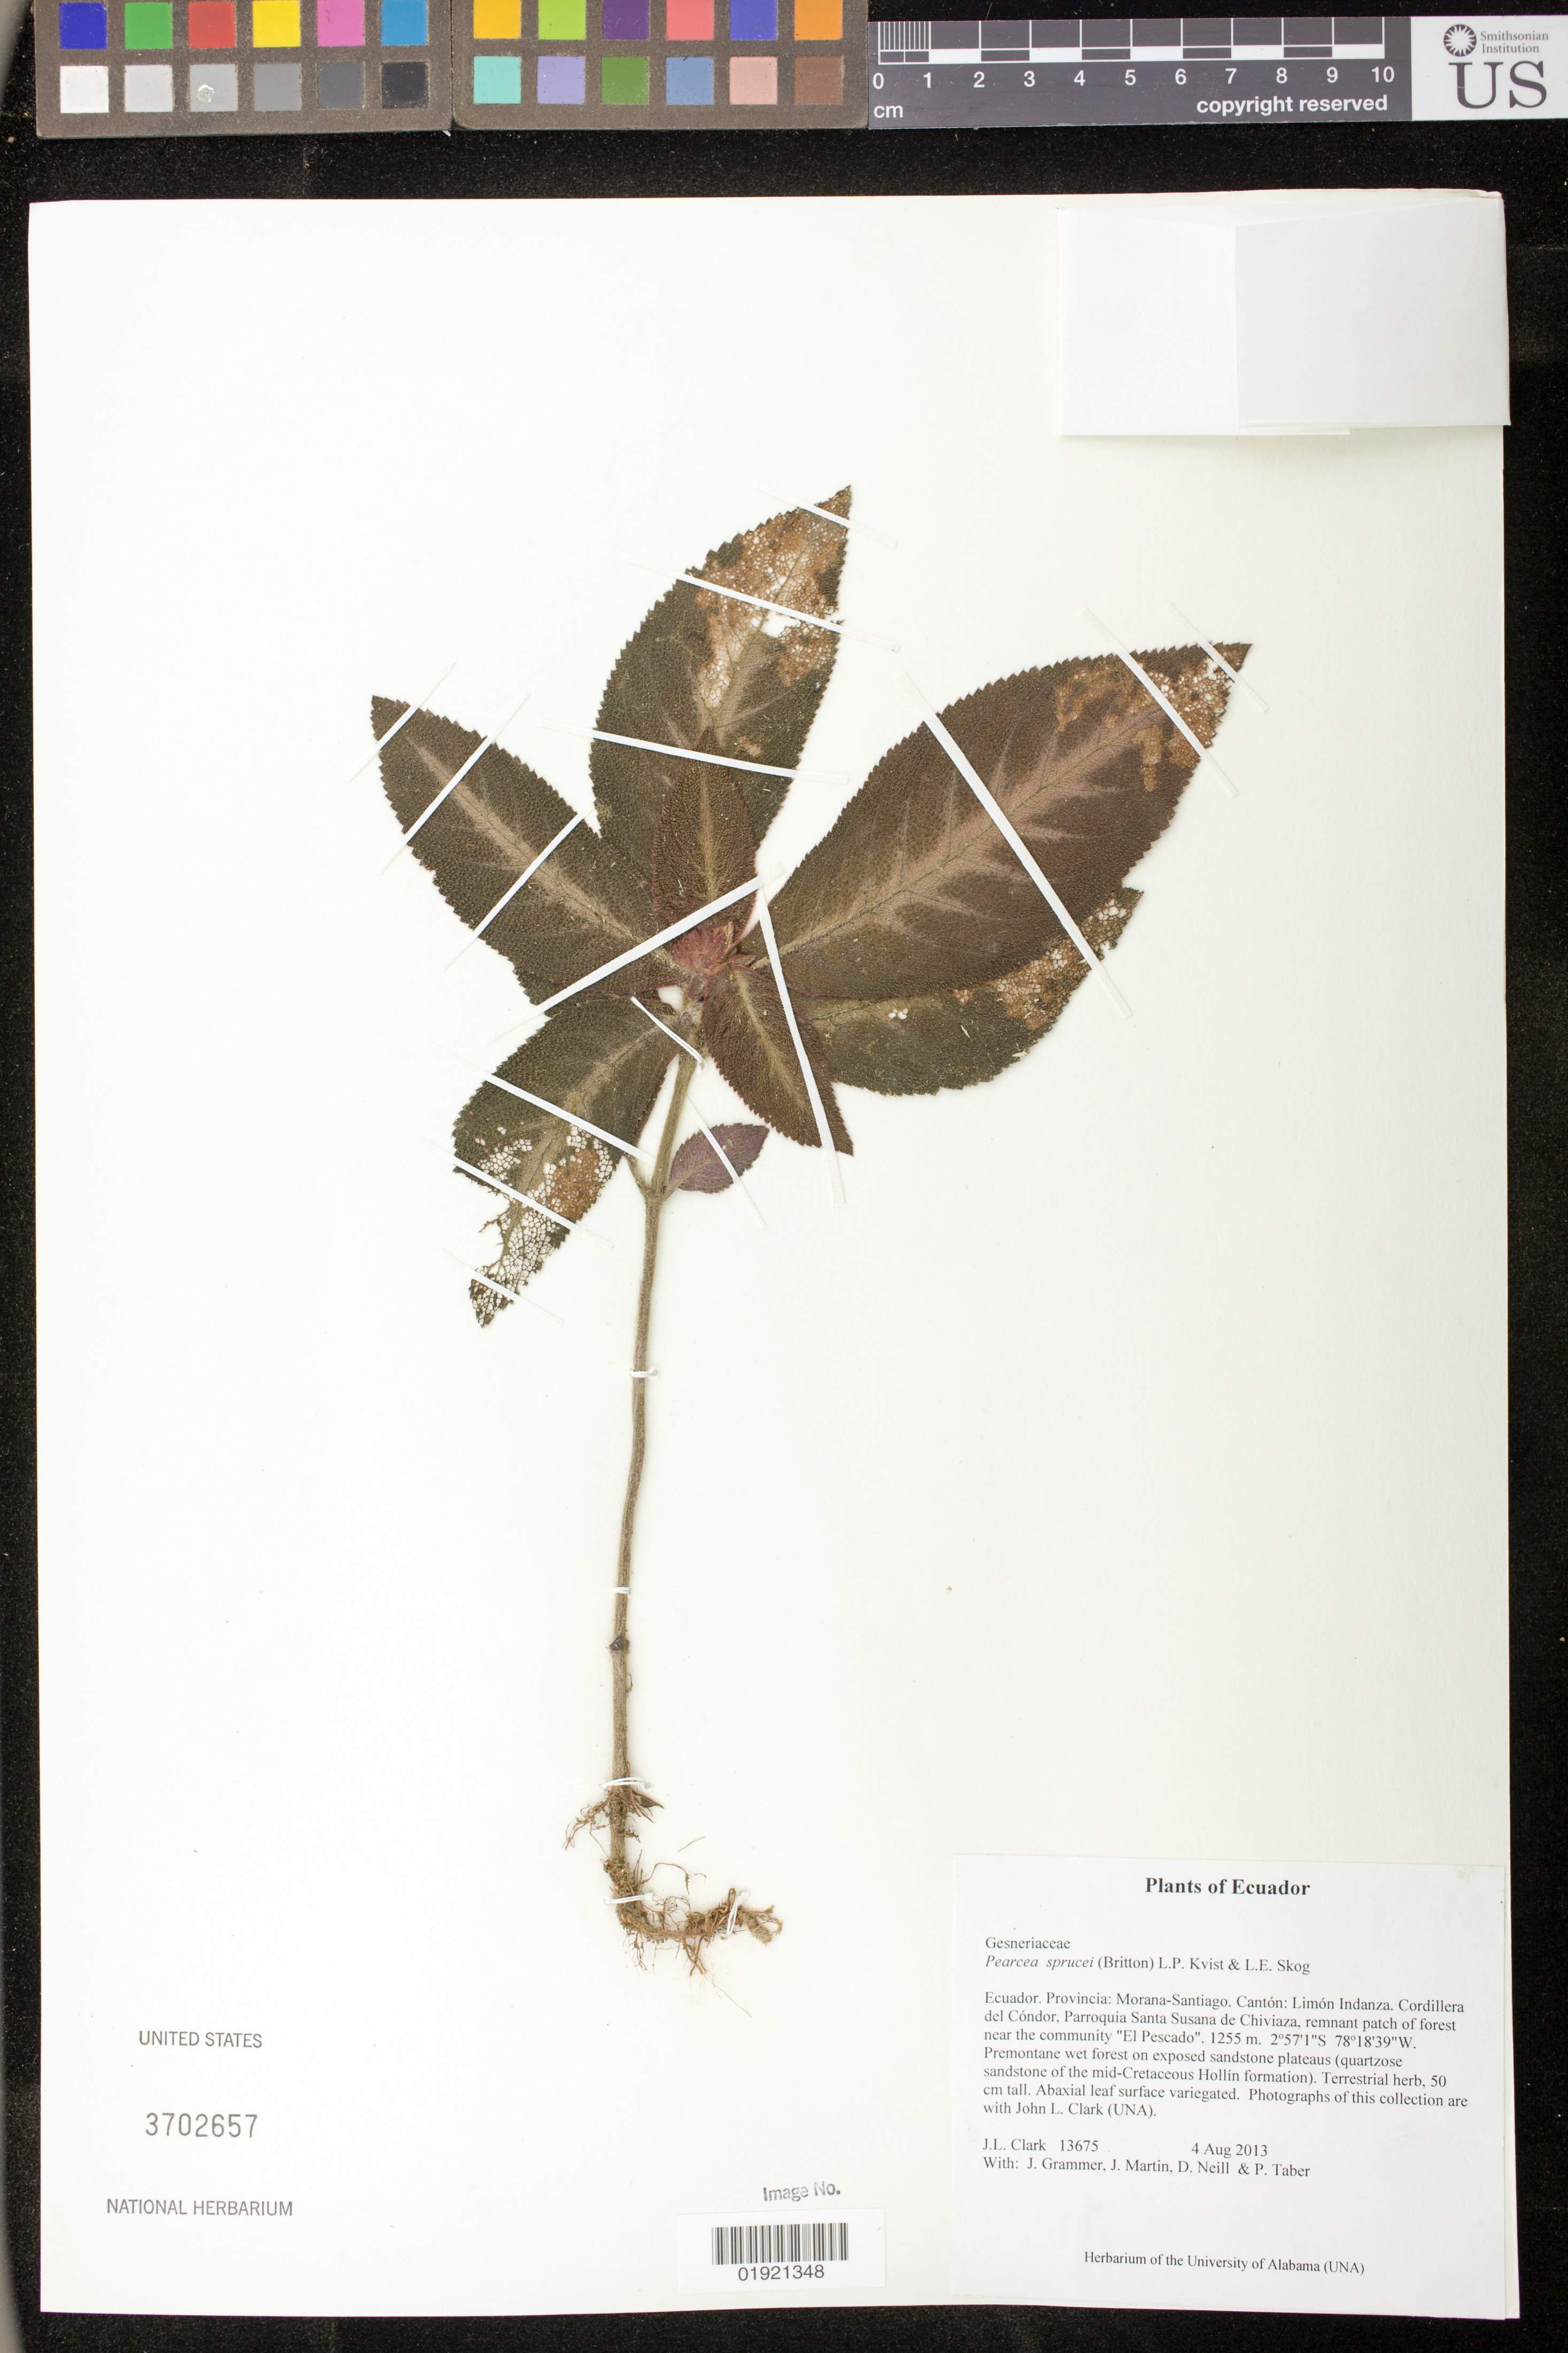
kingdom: Plantae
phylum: Tracheophyta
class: Magnoliopsida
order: Lamiales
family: Gesneriaceae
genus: Pearcea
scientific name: Pearcea sprucei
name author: (Britton) L.P. Kvist & L.E. Skog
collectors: J. L. Clark, J. Grammer, J. Martin, D. Neill & P. Taber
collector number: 13675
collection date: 2013-08-04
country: Ecuador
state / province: Morona-Santiago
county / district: Limón Indanza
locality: Cordillera del Condor, Parroquia Santa Susana de Chiviaza, remnant patch of forest near the community "El Pescado".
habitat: Premontane wet forest on exposed sandstone plateaus (quartzose sandstone of the mid-Cretaceous Hollin formation).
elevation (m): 1255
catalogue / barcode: US 3702657